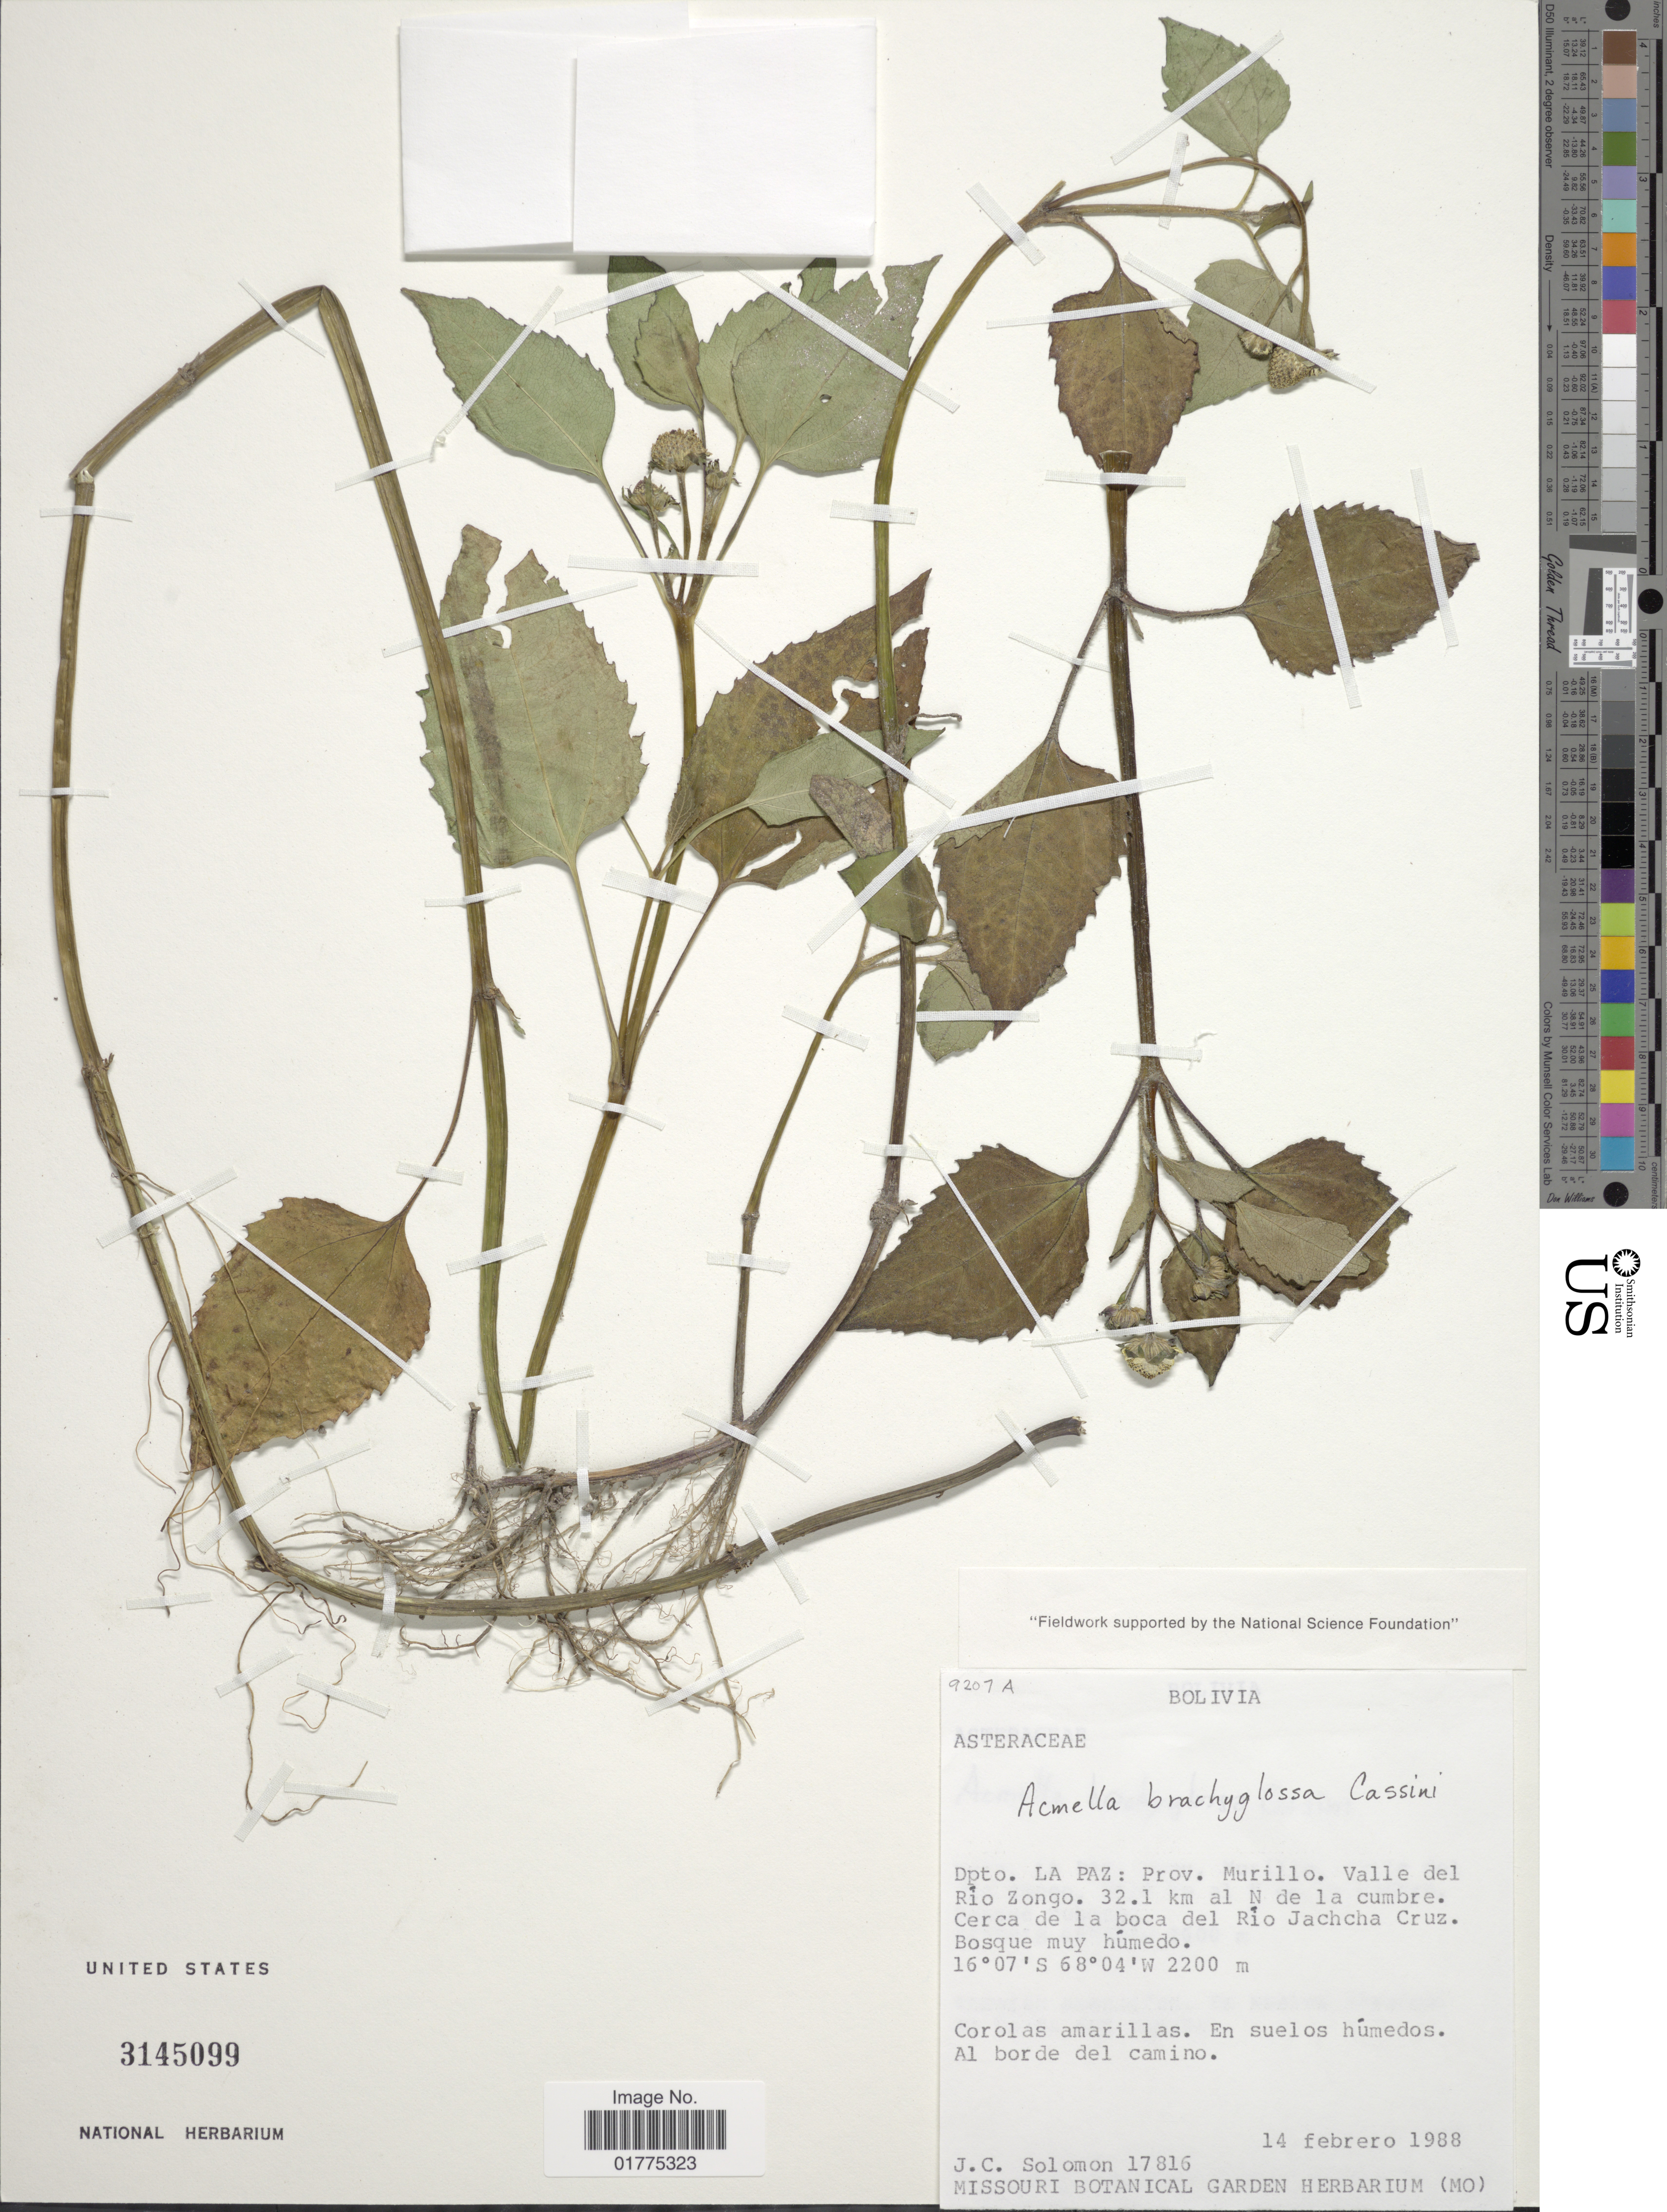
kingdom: Plantae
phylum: Tracheophyta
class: Magnoliopsida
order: Asterales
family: Asteraceae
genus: Acmella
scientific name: Acmella brachyglossa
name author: Cass.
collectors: J. C. Solomon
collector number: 17816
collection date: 1988-02-14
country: Bolivia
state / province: La Paz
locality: Dpto, La Paz: Prov. Murillo, Valle del Rio Zongo, 32.1 km al N de la cumbre, Cerca de la boca del Rio Jachcha Cruz, Bosque muy humedo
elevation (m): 2200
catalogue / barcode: US 3145099